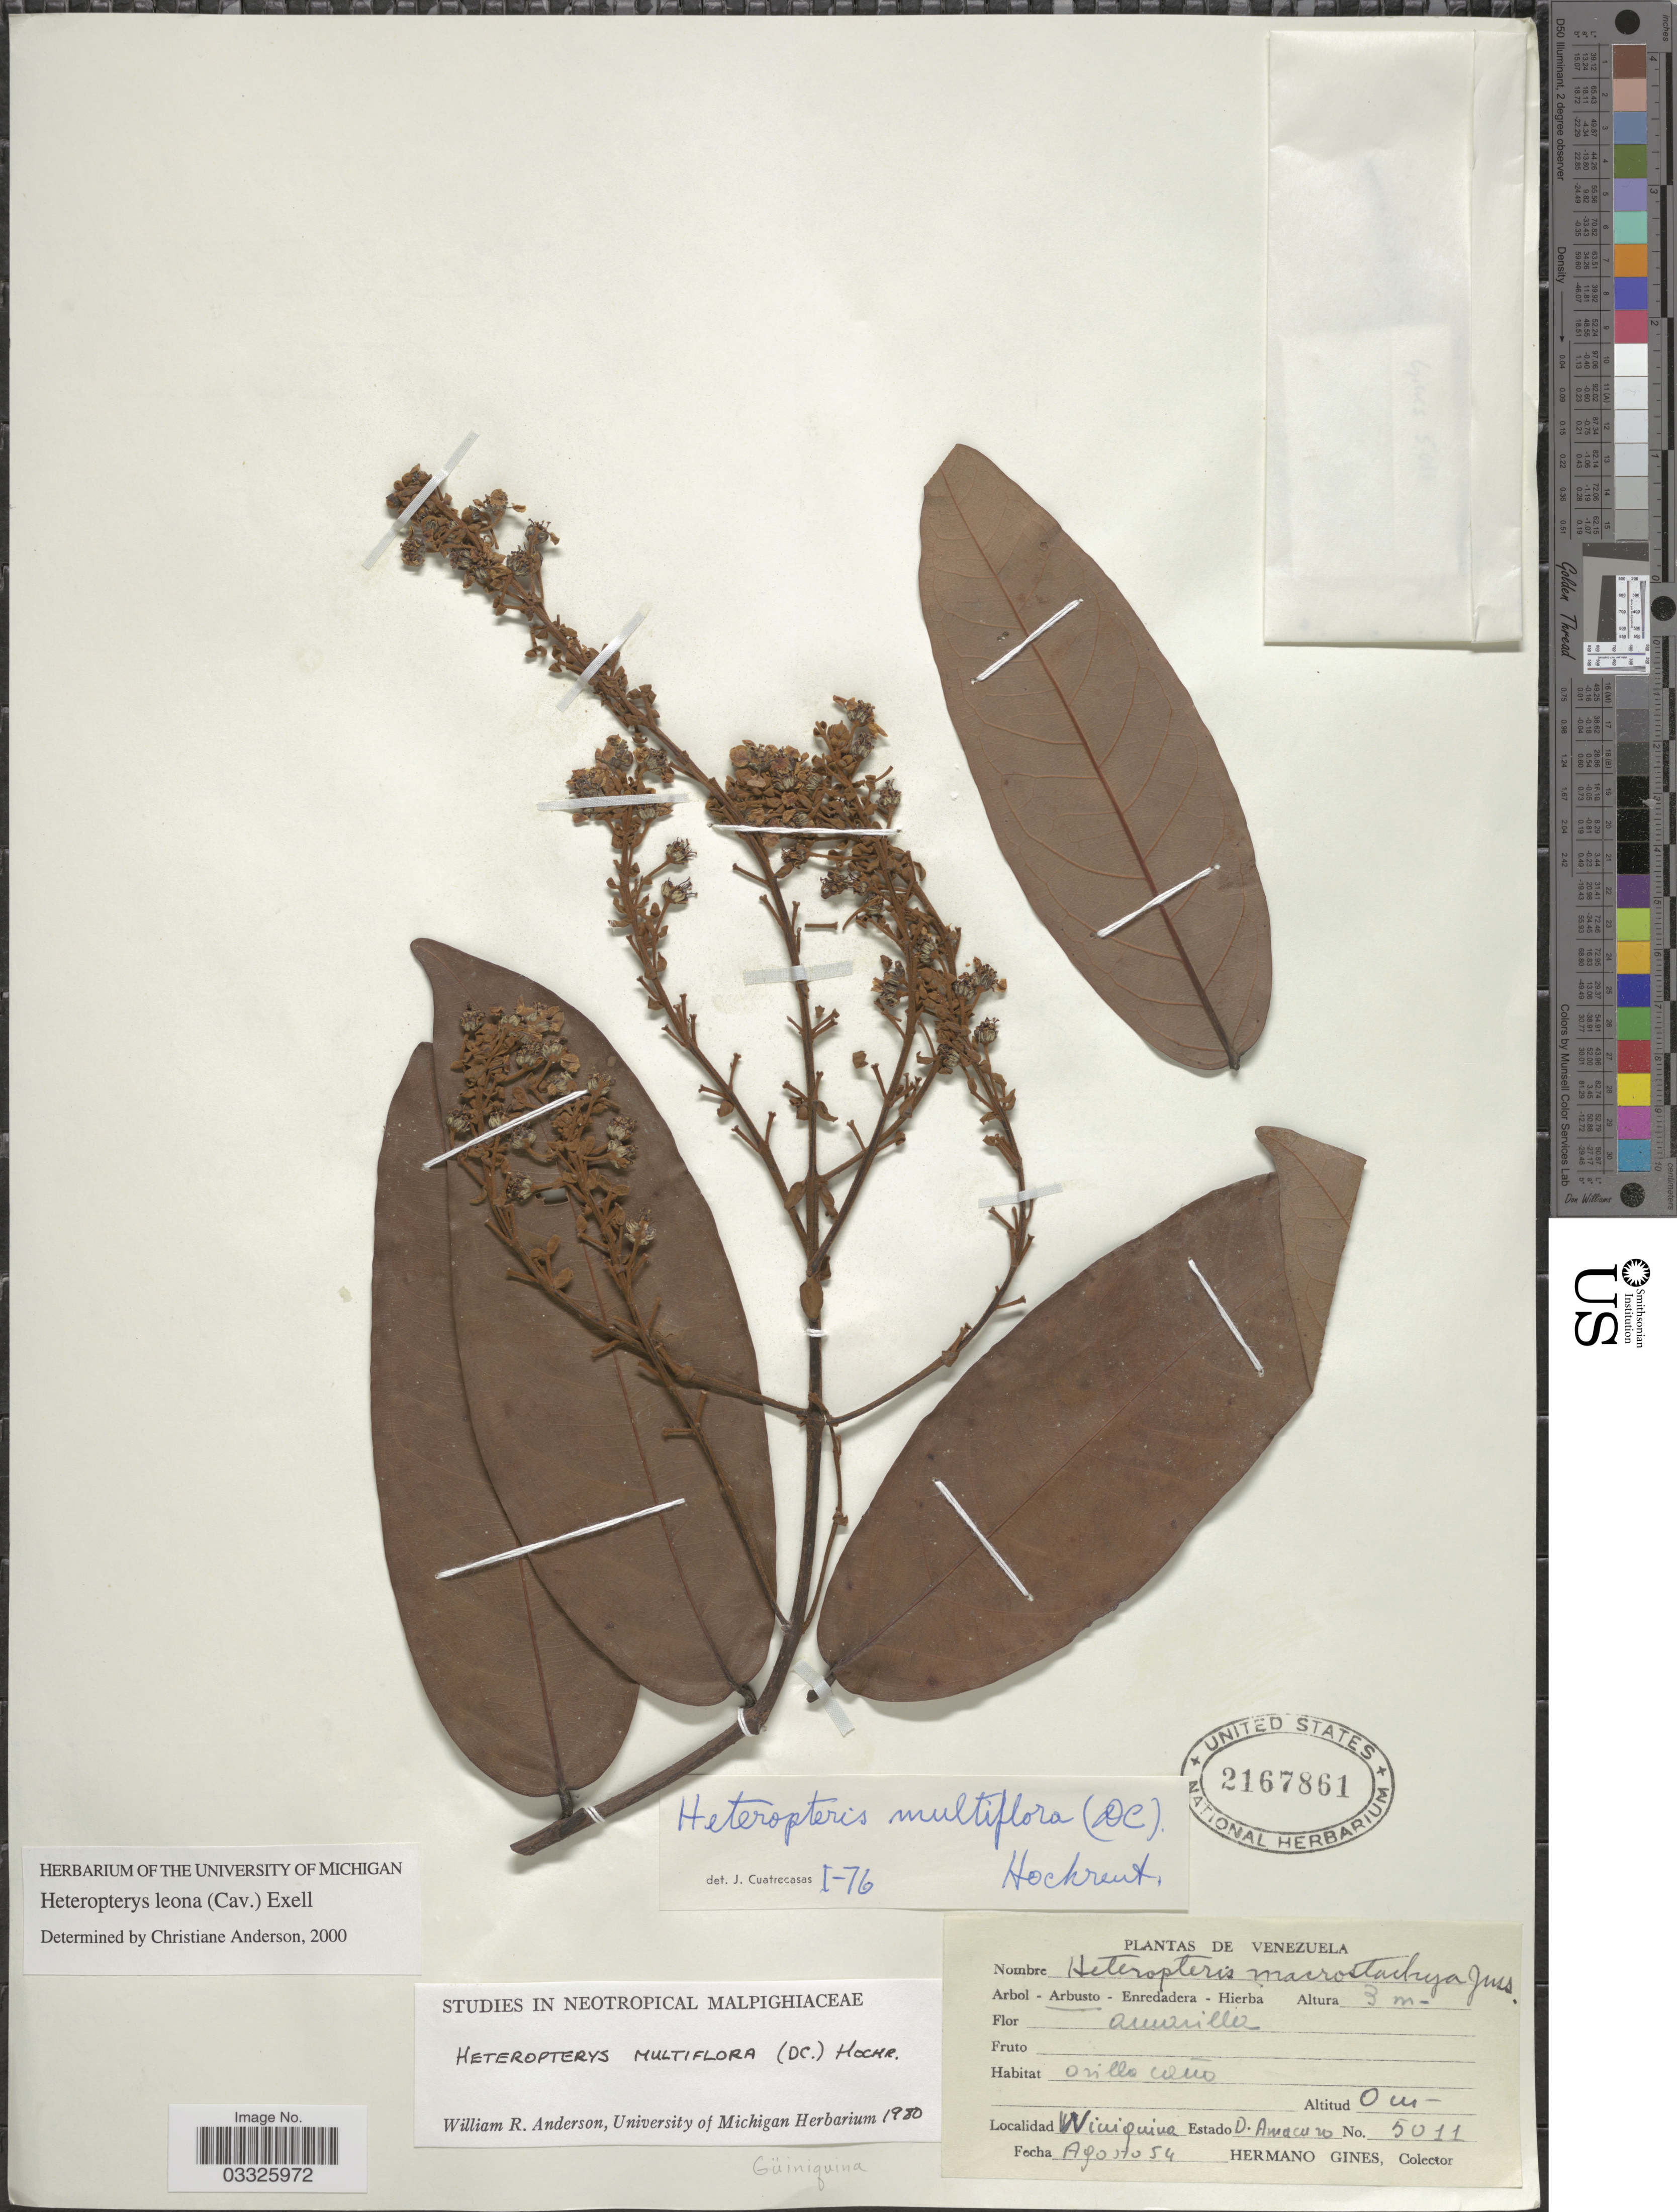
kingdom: Plantae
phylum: Tracheophyta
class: Magnoliopsida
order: Malpighiales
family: Malpighiaceae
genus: Heteropterys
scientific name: Heteropterys leona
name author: (Cav.) Exell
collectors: Bro. Gines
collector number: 5011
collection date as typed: Transcribed d/m/y: /8/54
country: Venezuela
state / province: Delta Amacuro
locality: Winiquina. Estado D. Amacuro.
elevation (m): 0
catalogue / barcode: US 2167861